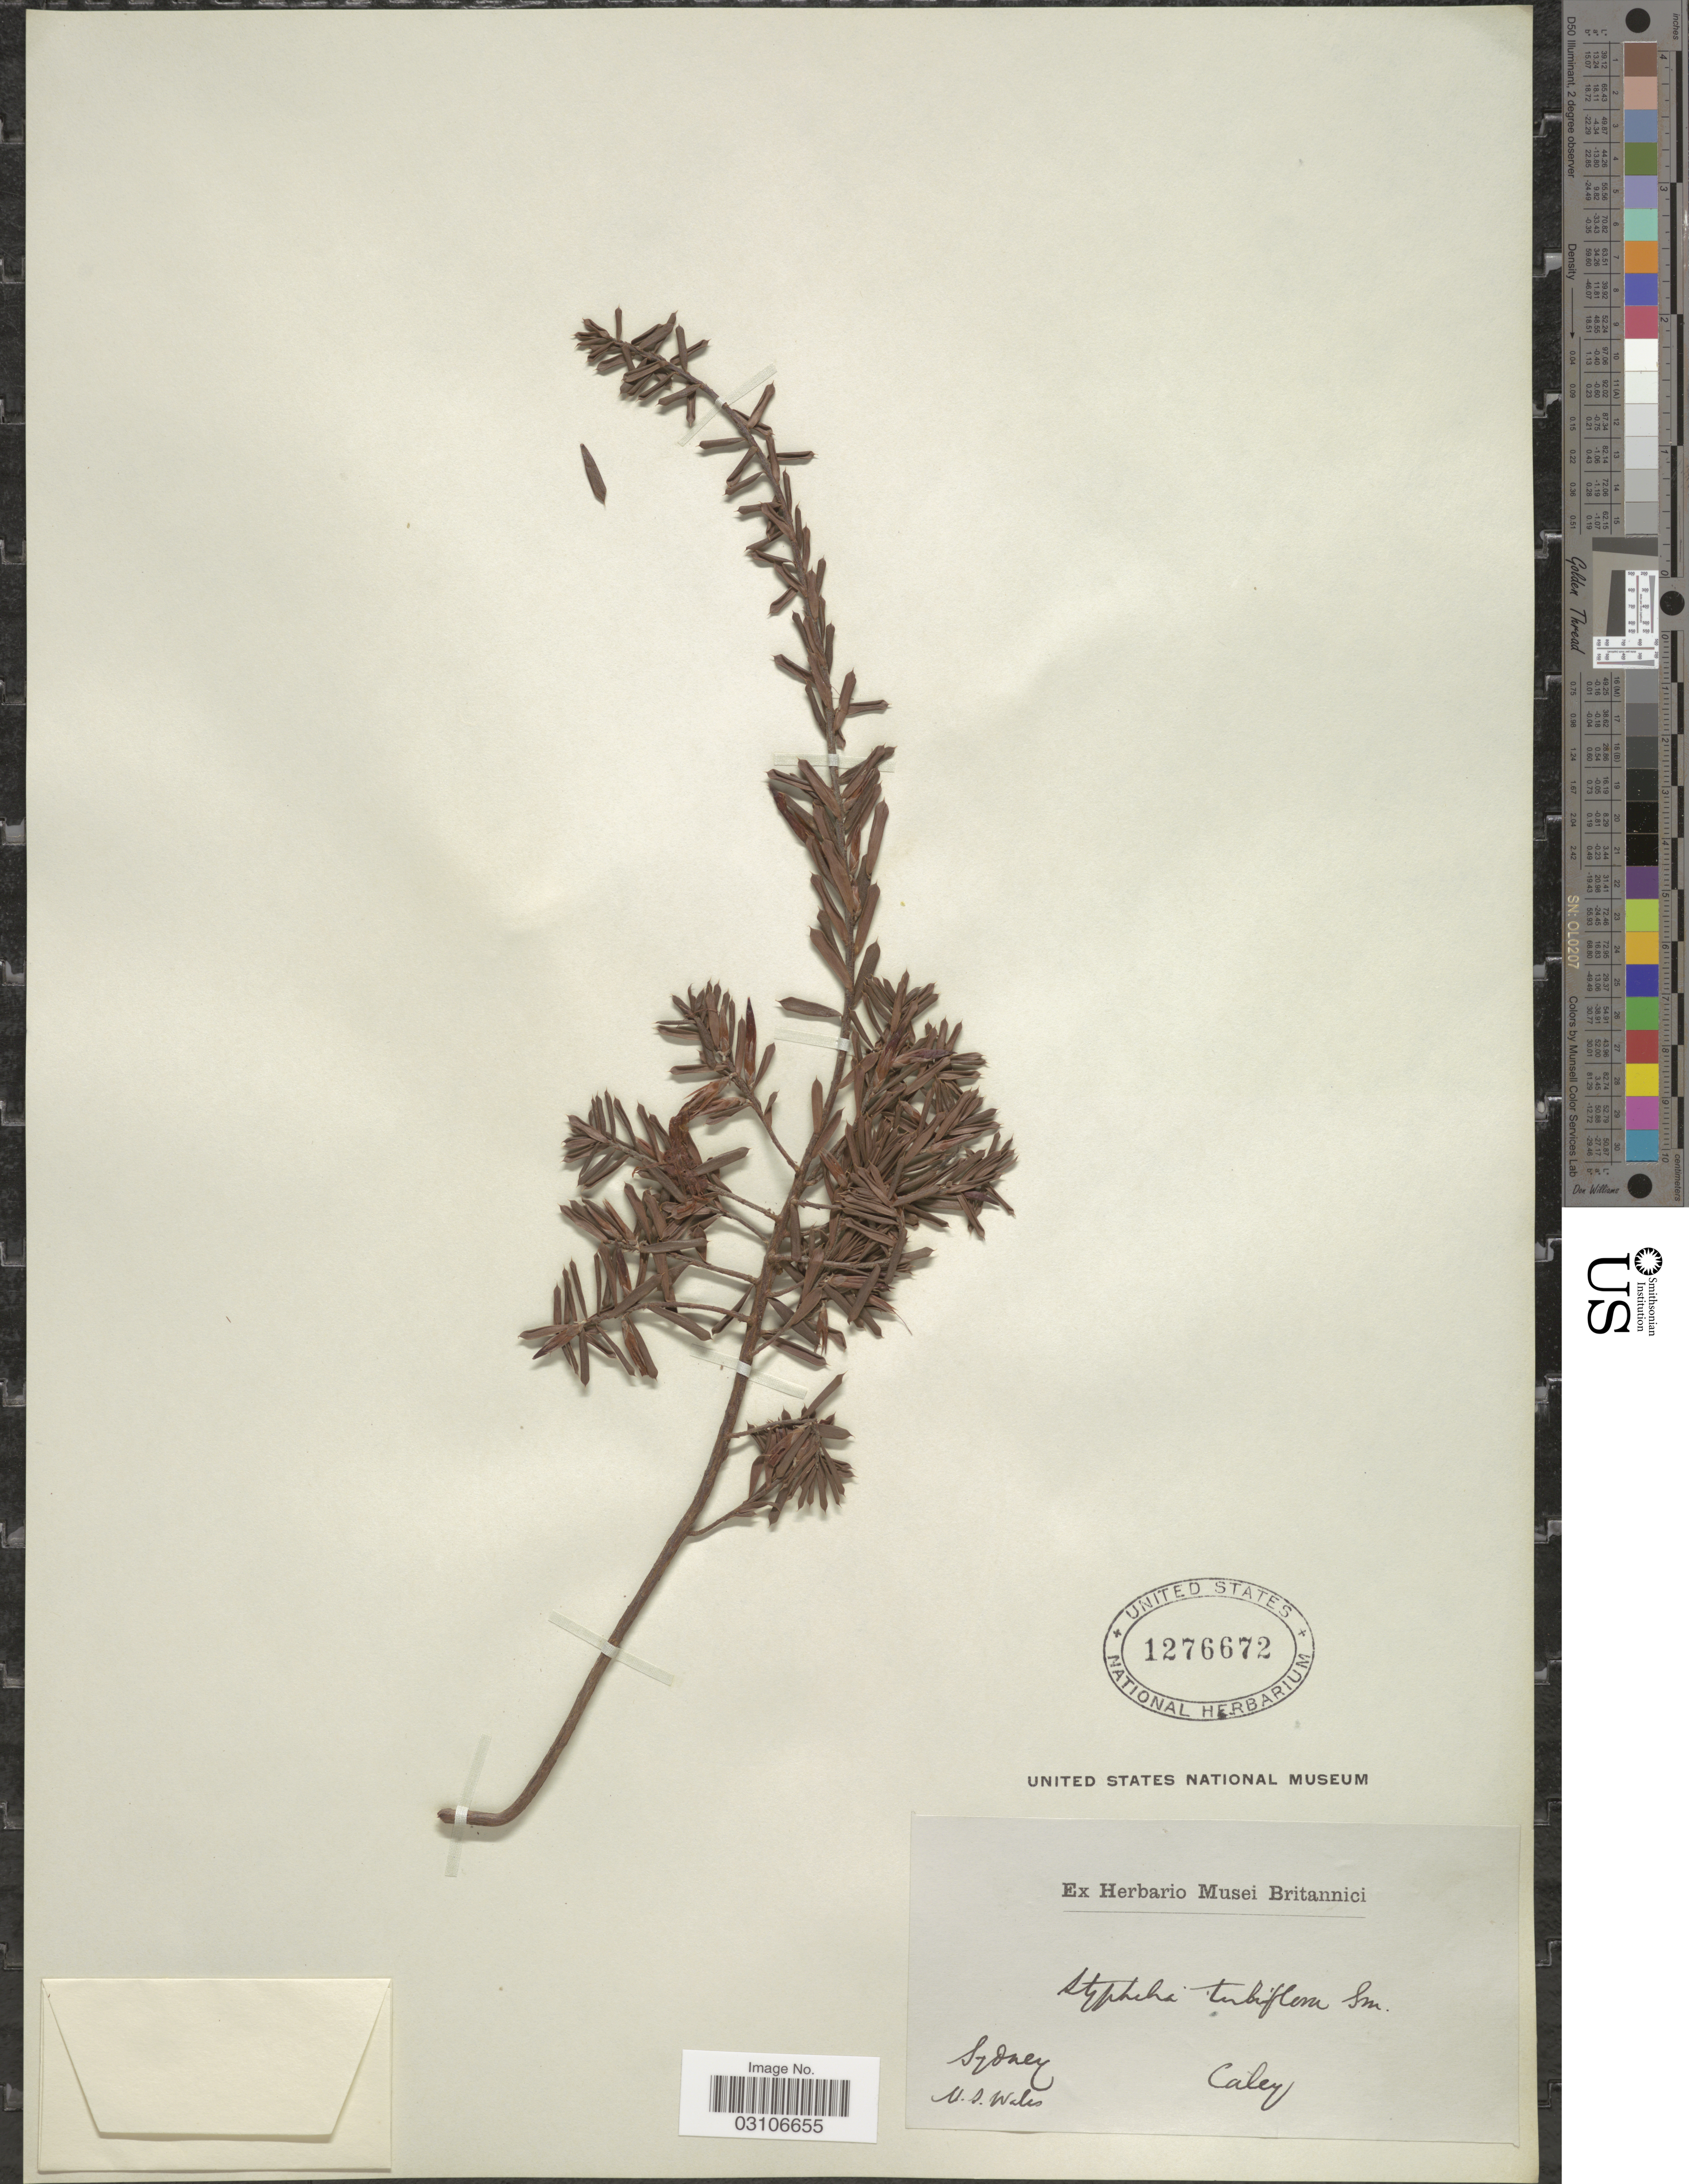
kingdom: Plantae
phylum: Tracheophyta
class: Magnoliopsida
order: Ericales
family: Ericaceae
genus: Styphelia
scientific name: Styphelia tubiflora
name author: L.S. Sm.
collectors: -. Caley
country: Australia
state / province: New South Wales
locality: Sydney.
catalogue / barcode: US 1276672